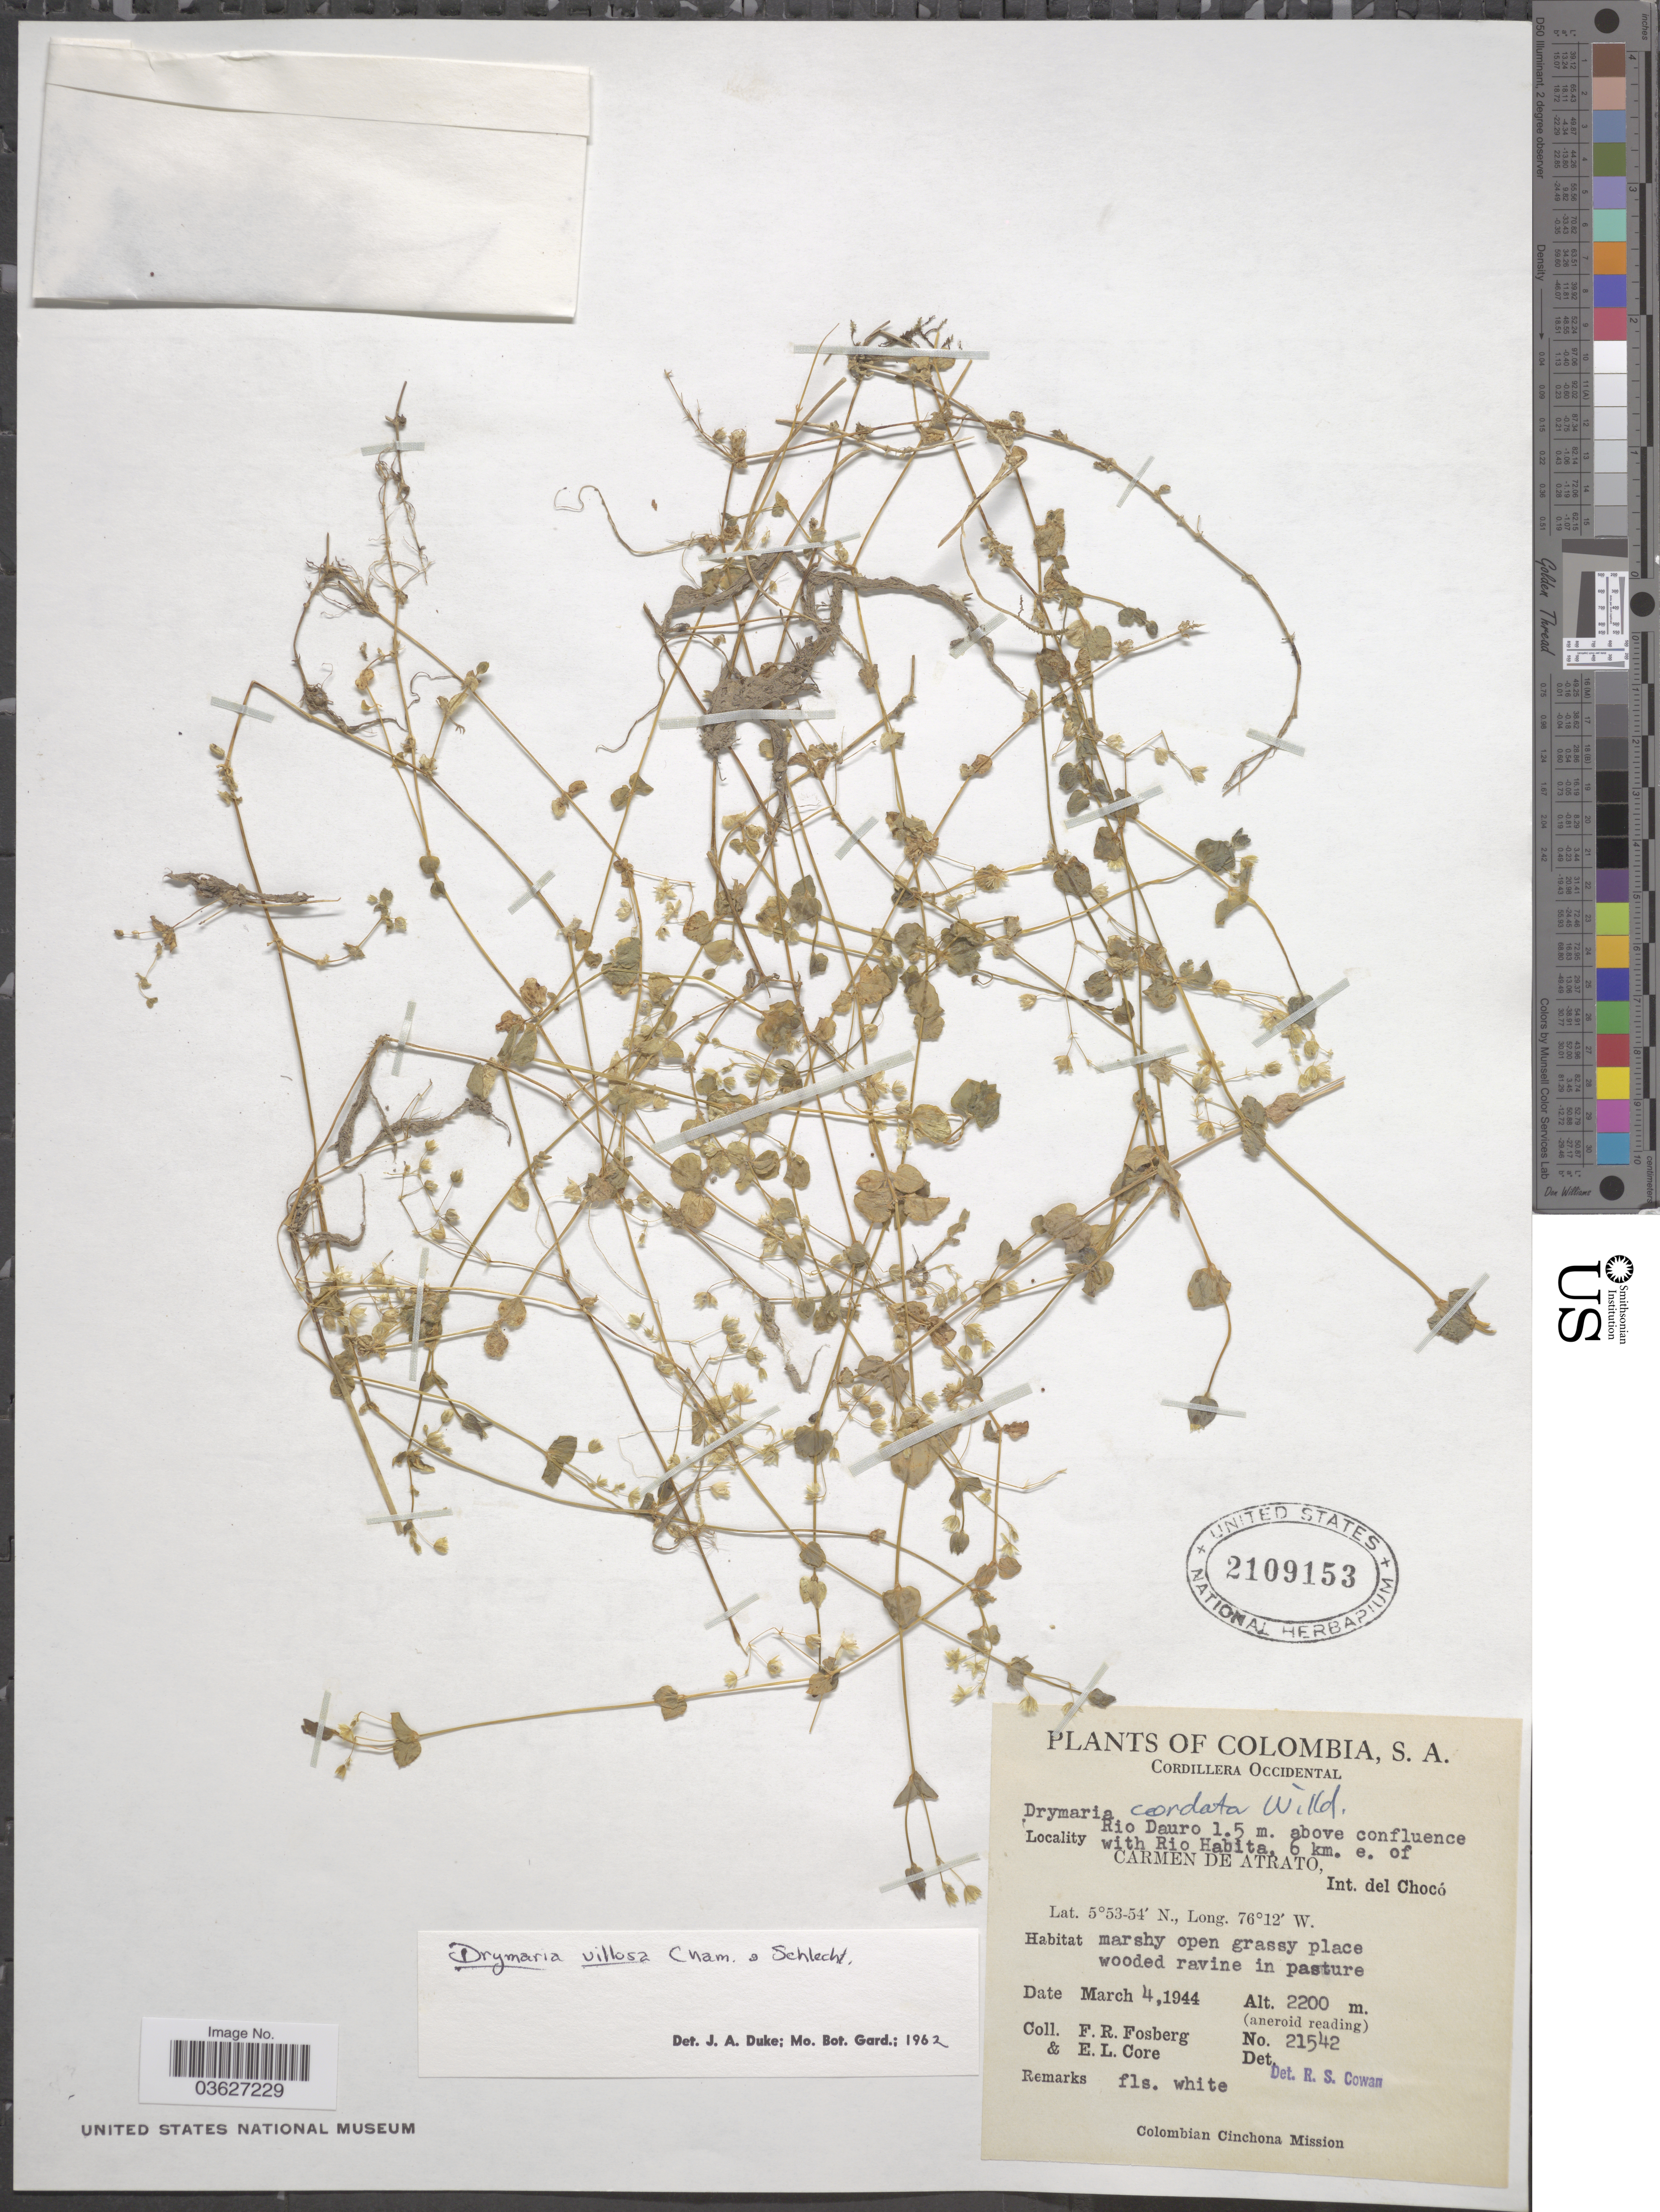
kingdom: Plantae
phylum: Tracheophyta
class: Magnoliopsida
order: Caryophyllales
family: Caryophyllaceae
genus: Drymaria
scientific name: Drymaria villosa subsp. palustris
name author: (Cham. & Schltdl.) J.A. Duke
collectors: F. R. Fosberg & E. Core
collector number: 21542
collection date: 1944-03-04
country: Colombia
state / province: Chocó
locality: Cordillera Occidental. Rio Dauro 1.5 m. above confluence with Rio Habita, 6 km. e. of Carmen de Atrato, Int. del Chocó.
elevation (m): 2200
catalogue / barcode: US 2109153